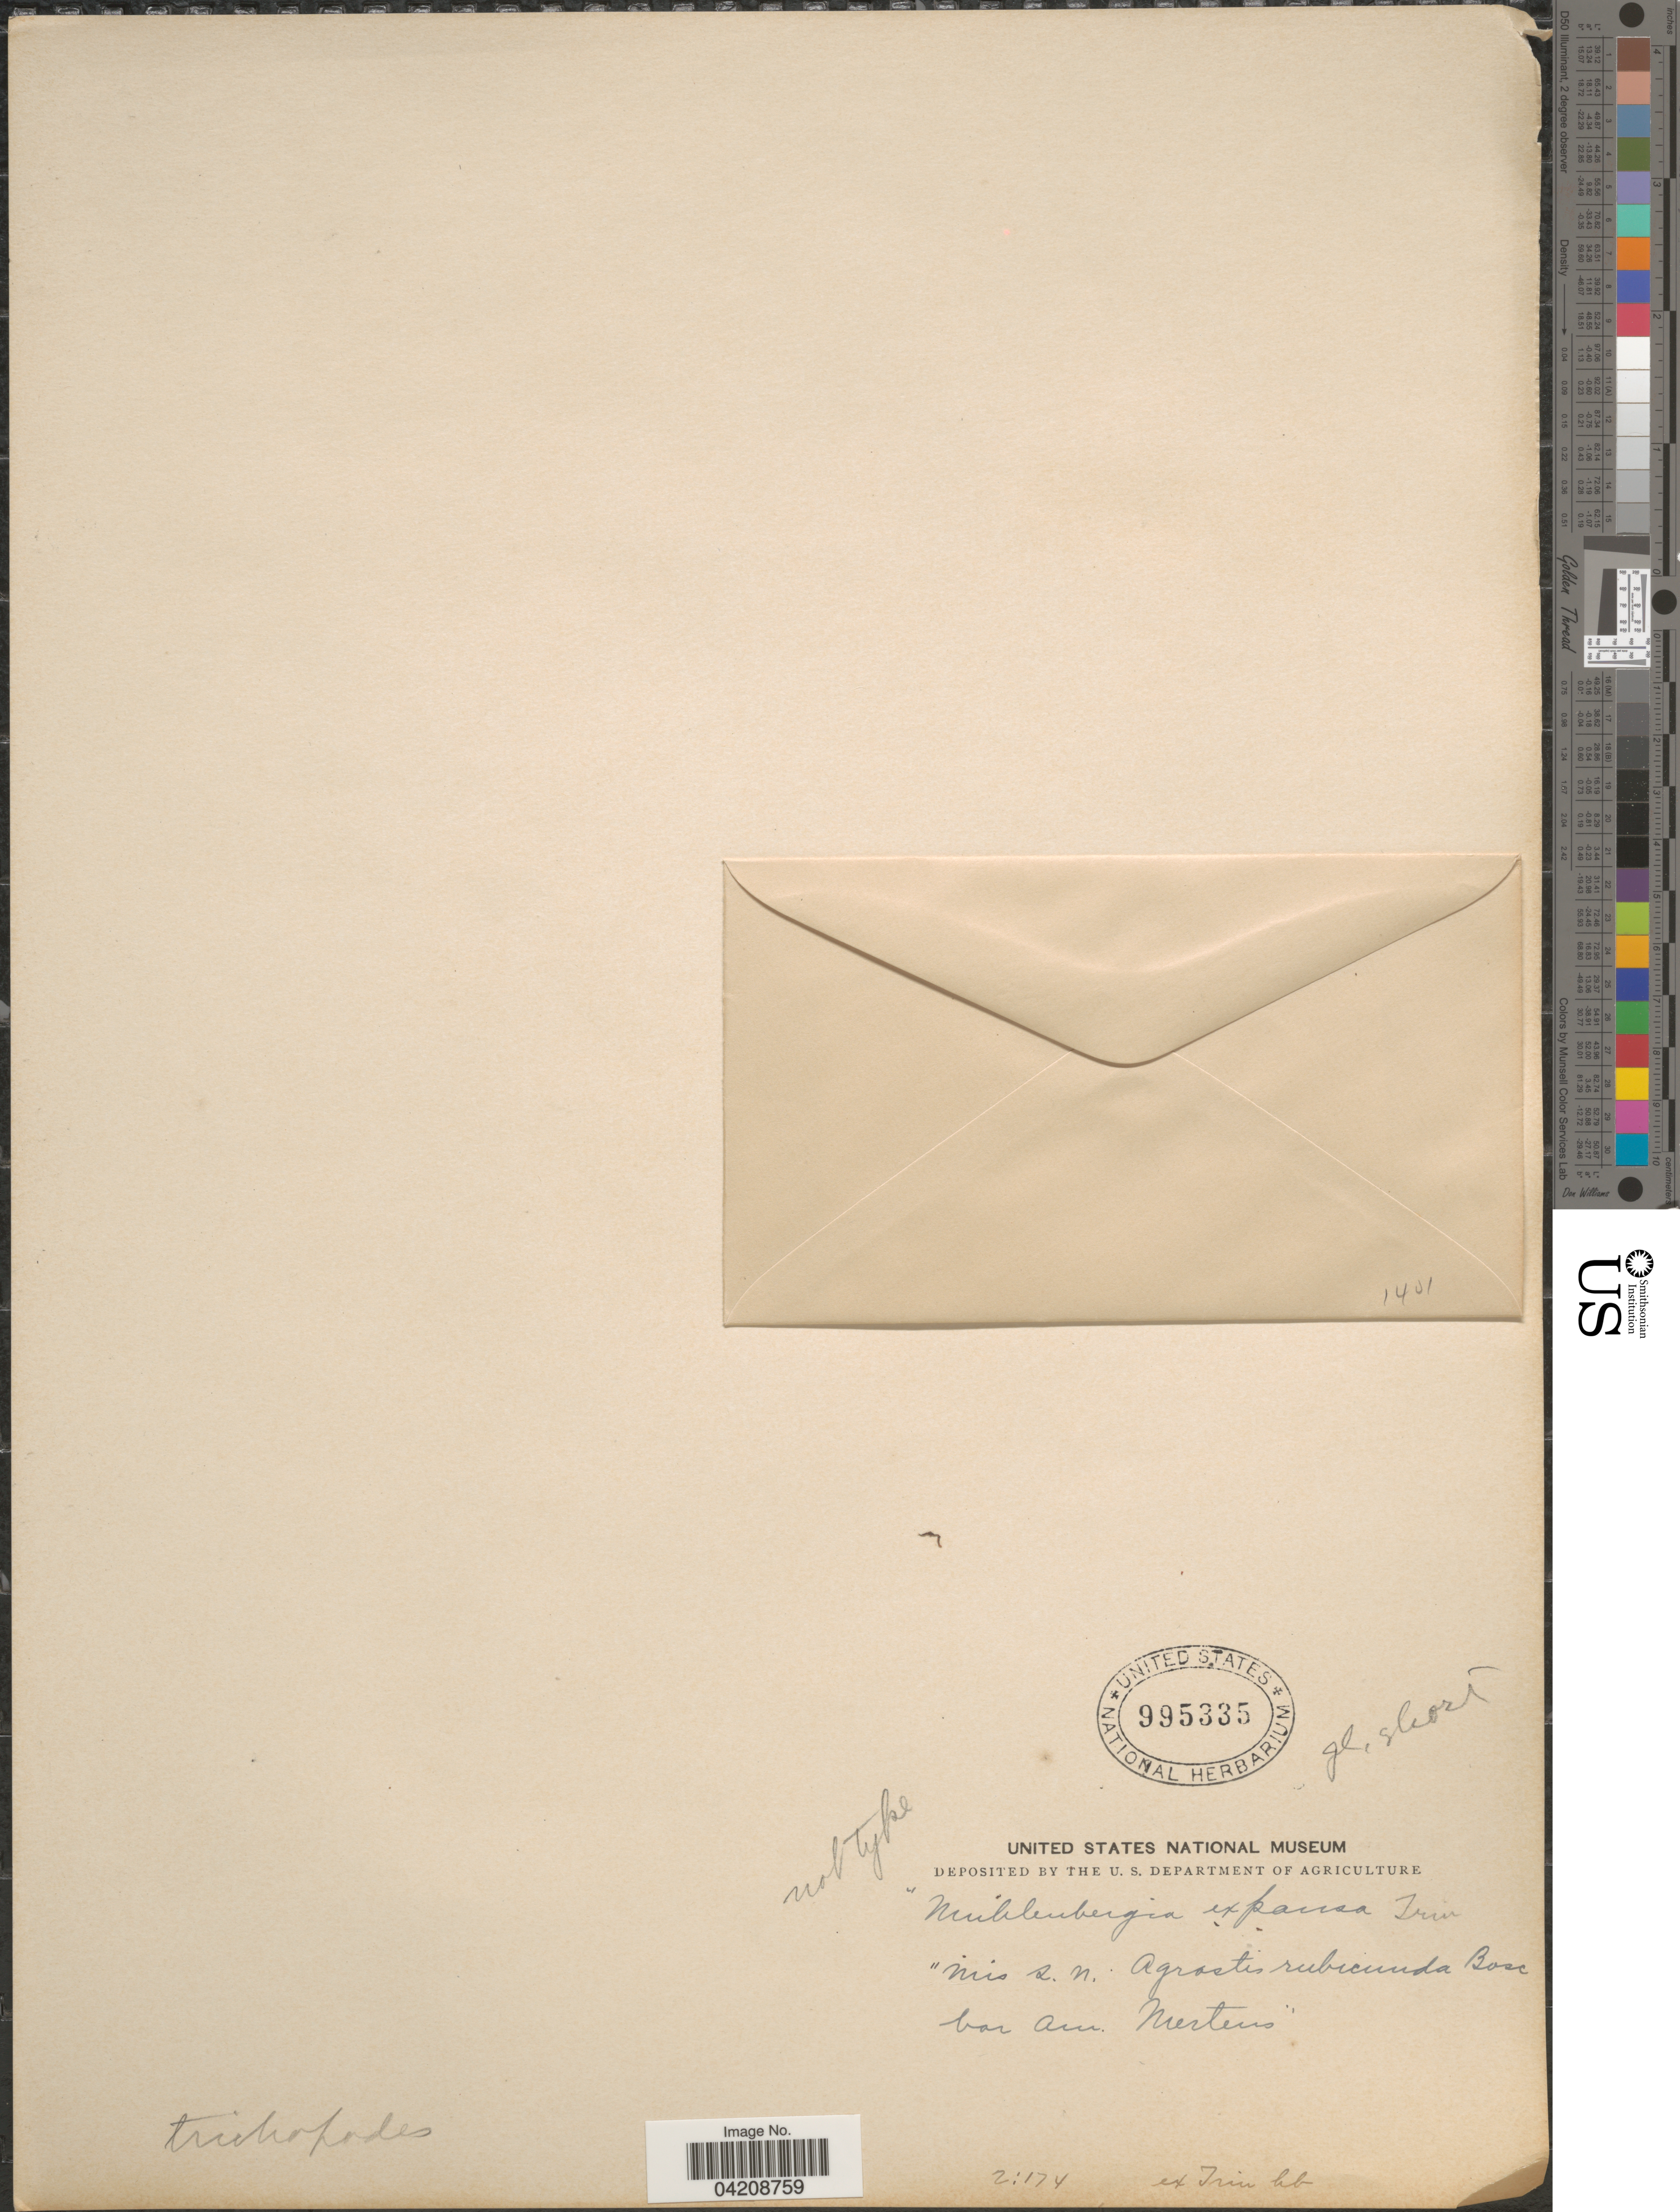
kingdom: Plantae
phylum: Tracheophyta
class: Liliopsida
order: Poales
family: Poaceae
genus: Muhlenbergia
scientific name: Muhlenbergia expansa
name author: Trin.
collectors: -- Mertens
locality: Bor Am.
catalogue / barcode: US 995335